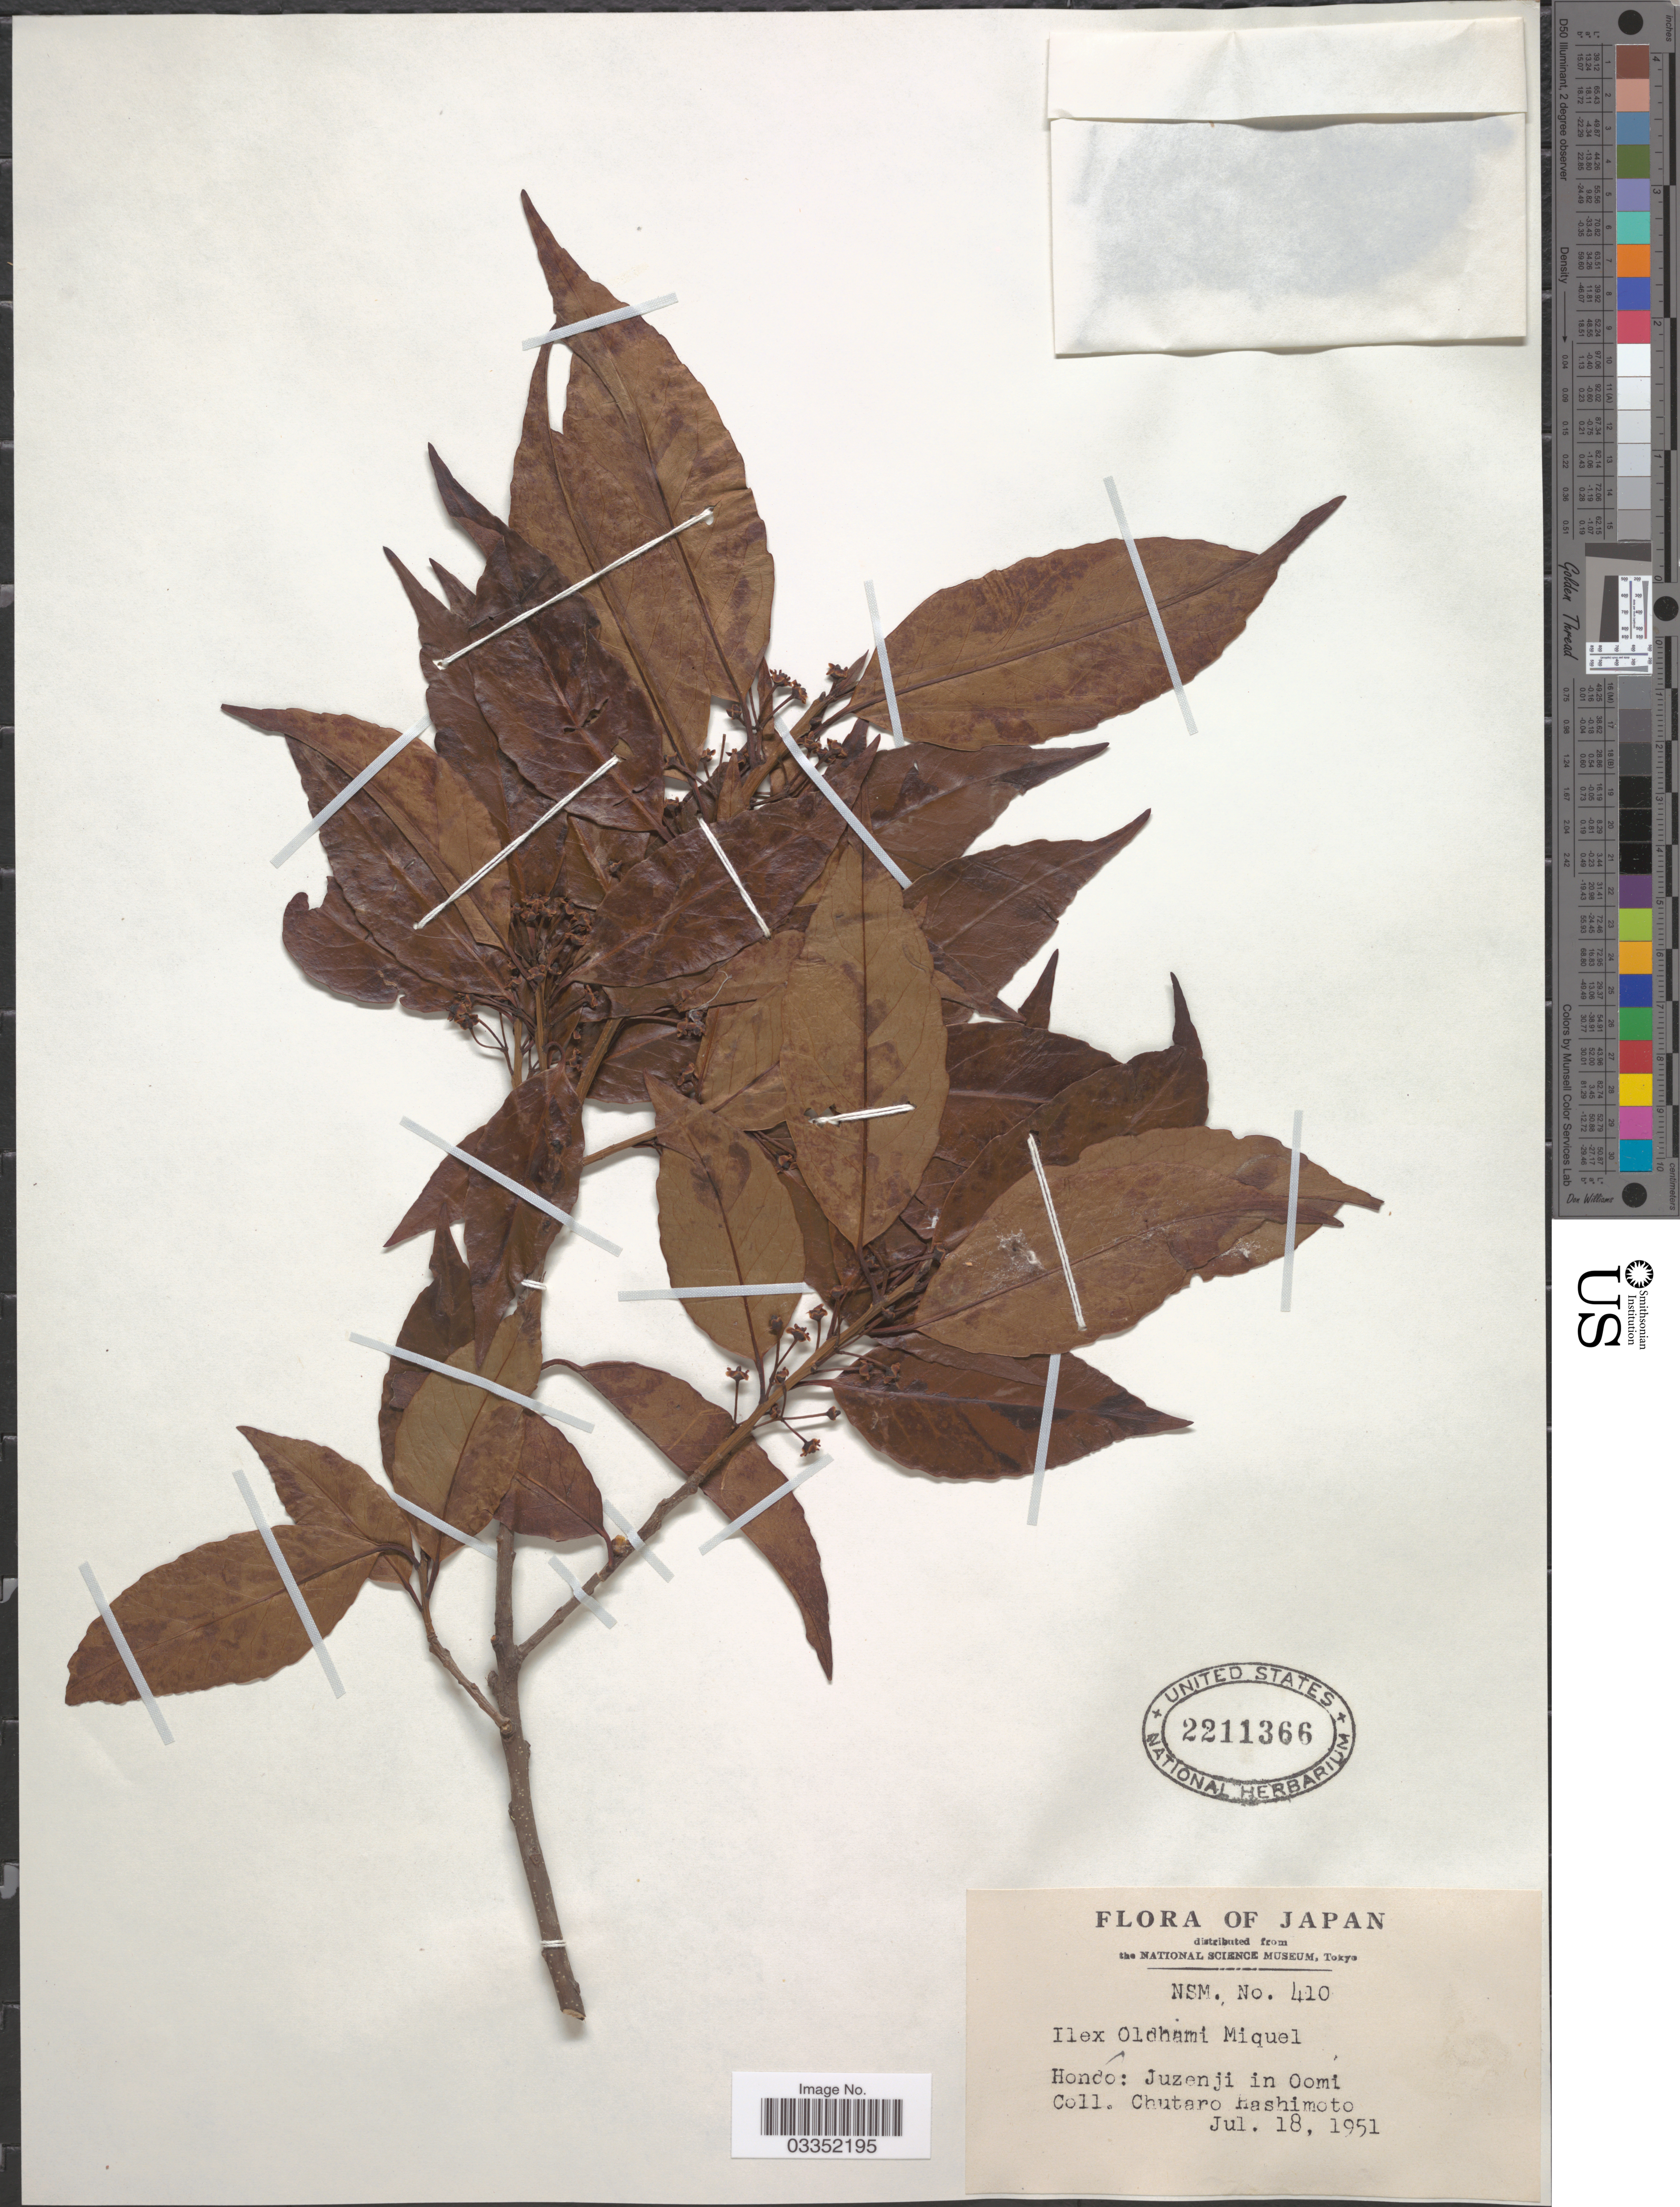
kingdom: Plantae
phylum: Tracheophyta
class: Magnoliopsida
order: Aquifoliales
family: Aquifoliaceae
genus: Ilex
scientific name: Ilex purpurea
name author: Hassk.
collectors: C. Hashimoto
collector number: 410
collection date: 1951-07-18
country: Japan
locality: Hondo: Juzenji in Oomi.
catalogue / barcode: US 2211366